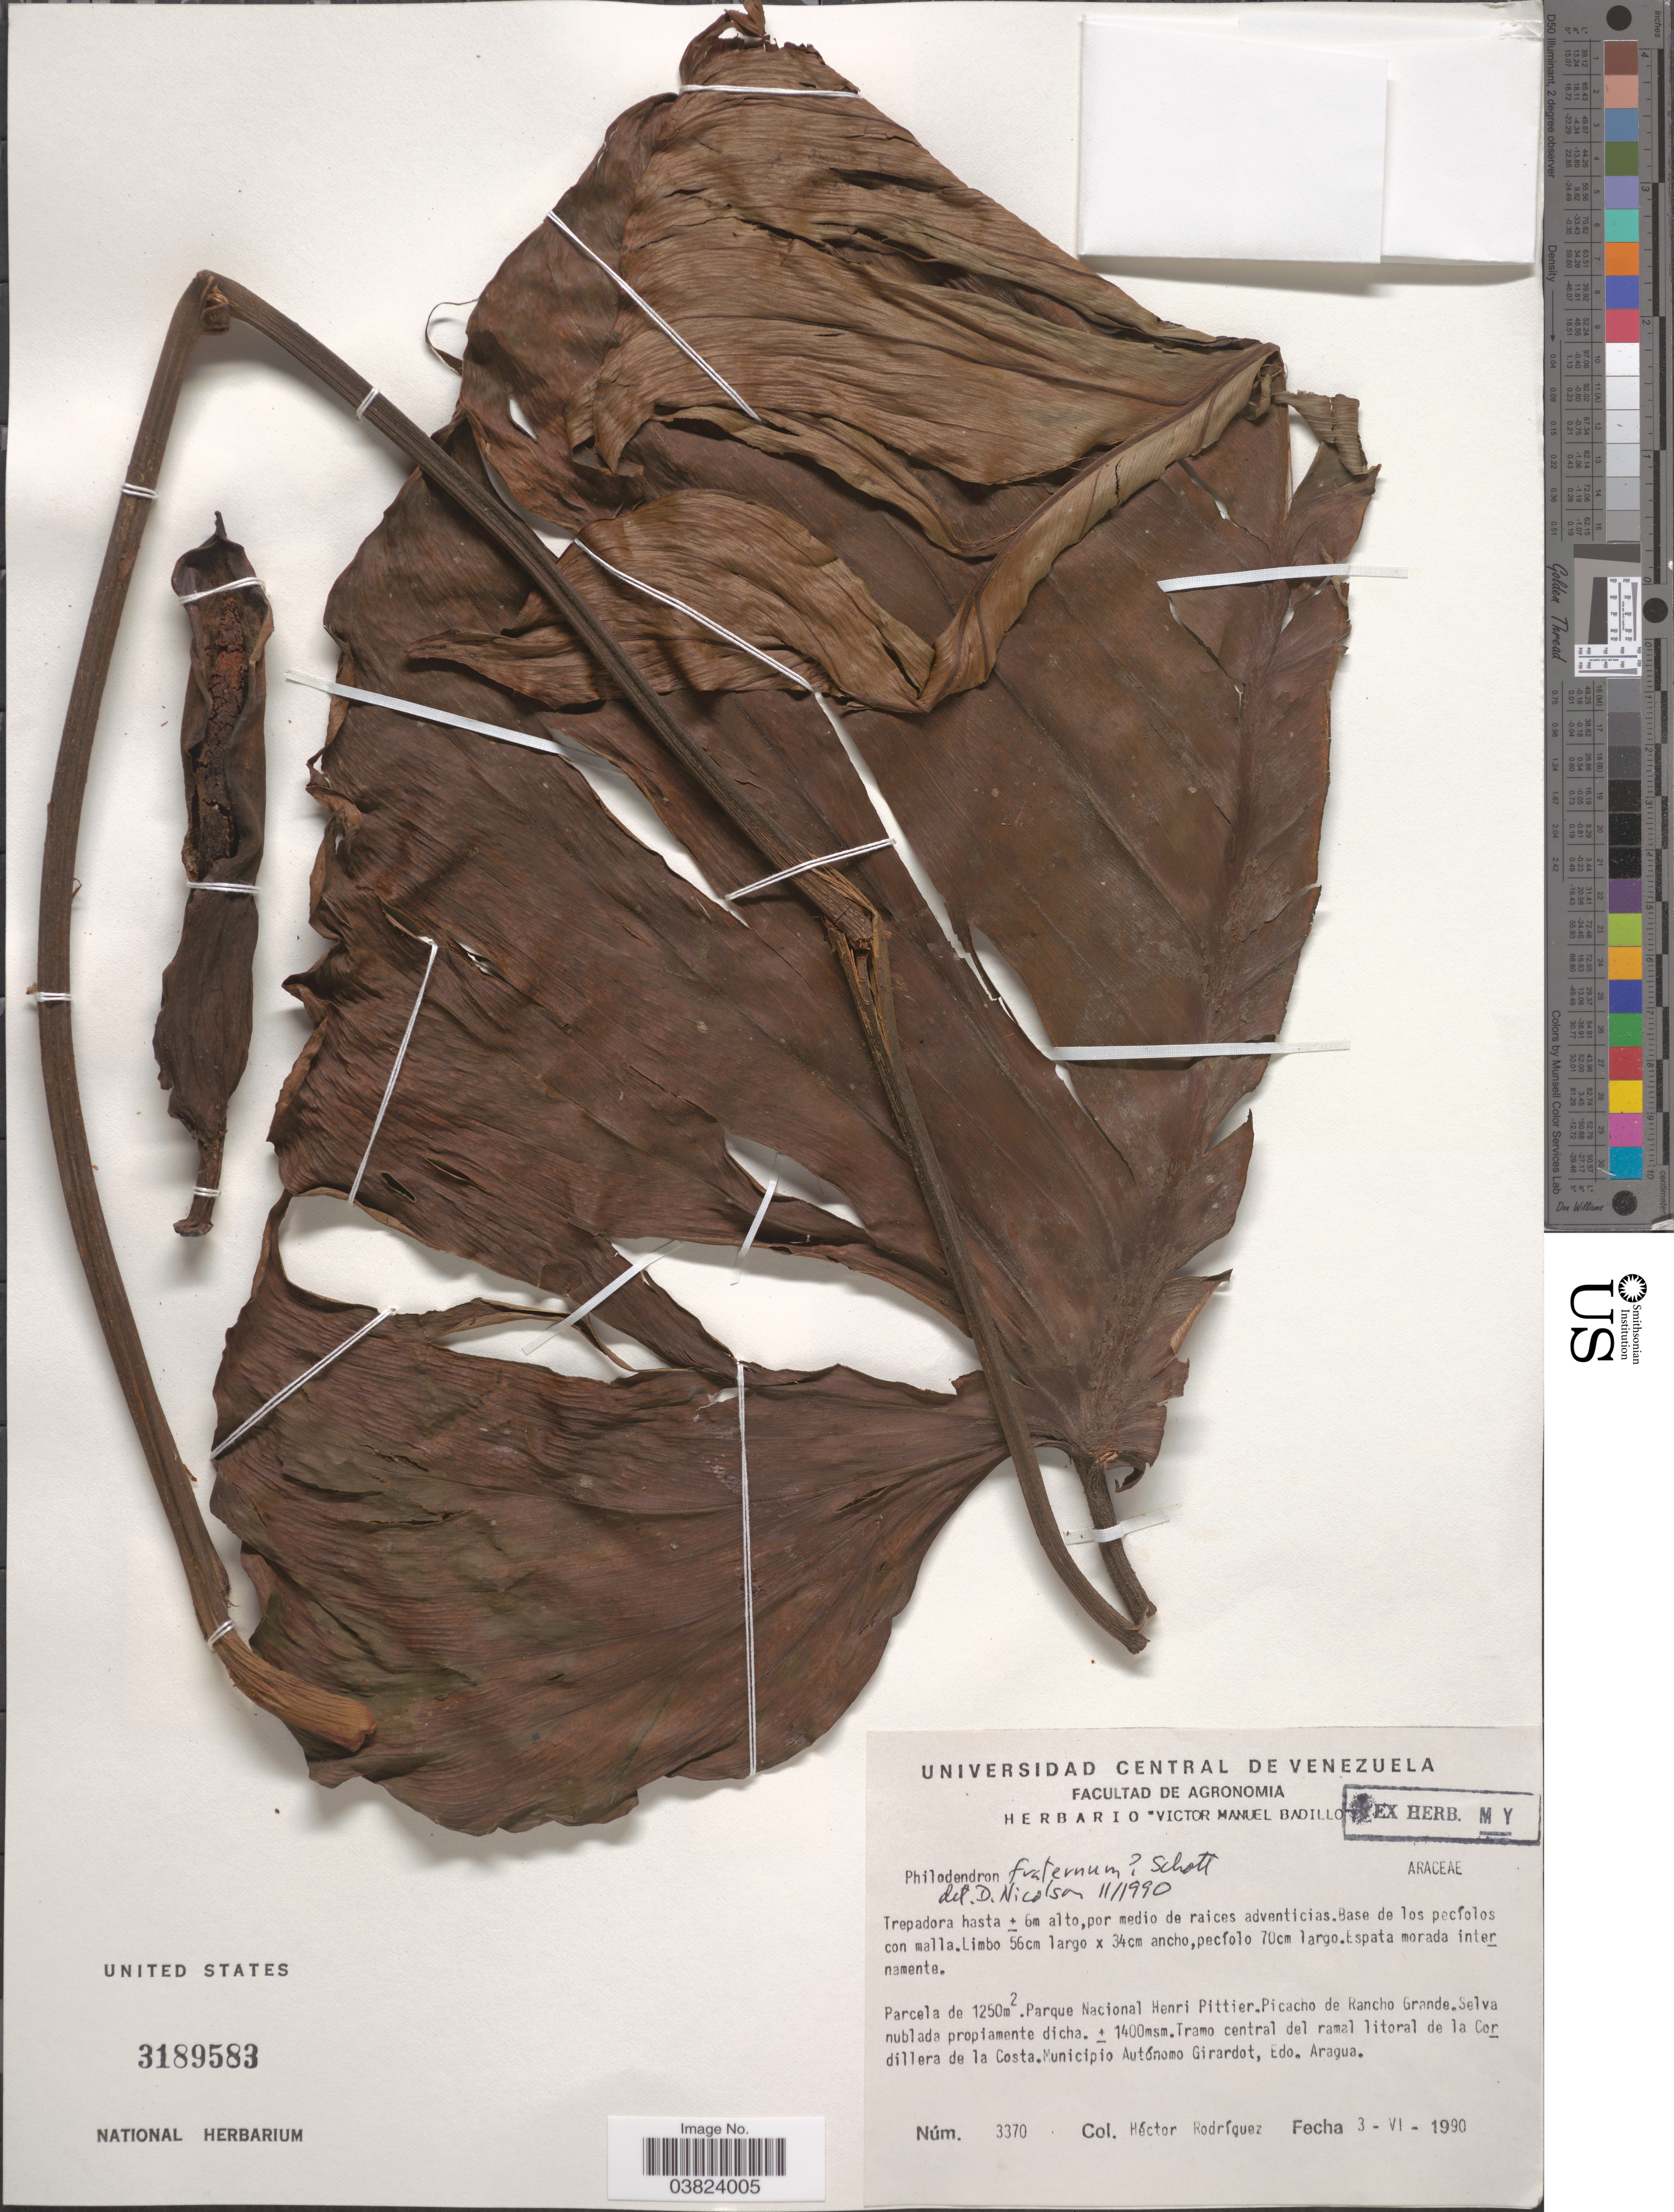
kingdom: Plantae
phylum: Tracheophyta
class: Liliopsida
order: Alismatales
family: Araceae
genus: Philodendron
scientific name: Philodendron fraternum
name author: Schott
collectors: H. Rodríguez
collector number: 3370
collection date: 1990-06-03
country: Venezuela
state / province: Aragua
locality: Parque Nacional Henri Pittier. Picacho de Rancho Grande. Tramo central del ramal litoral de la Cordillera de la Costa. Municipio Autónomo Girardot.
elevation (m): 1400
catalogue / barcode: US 3189583